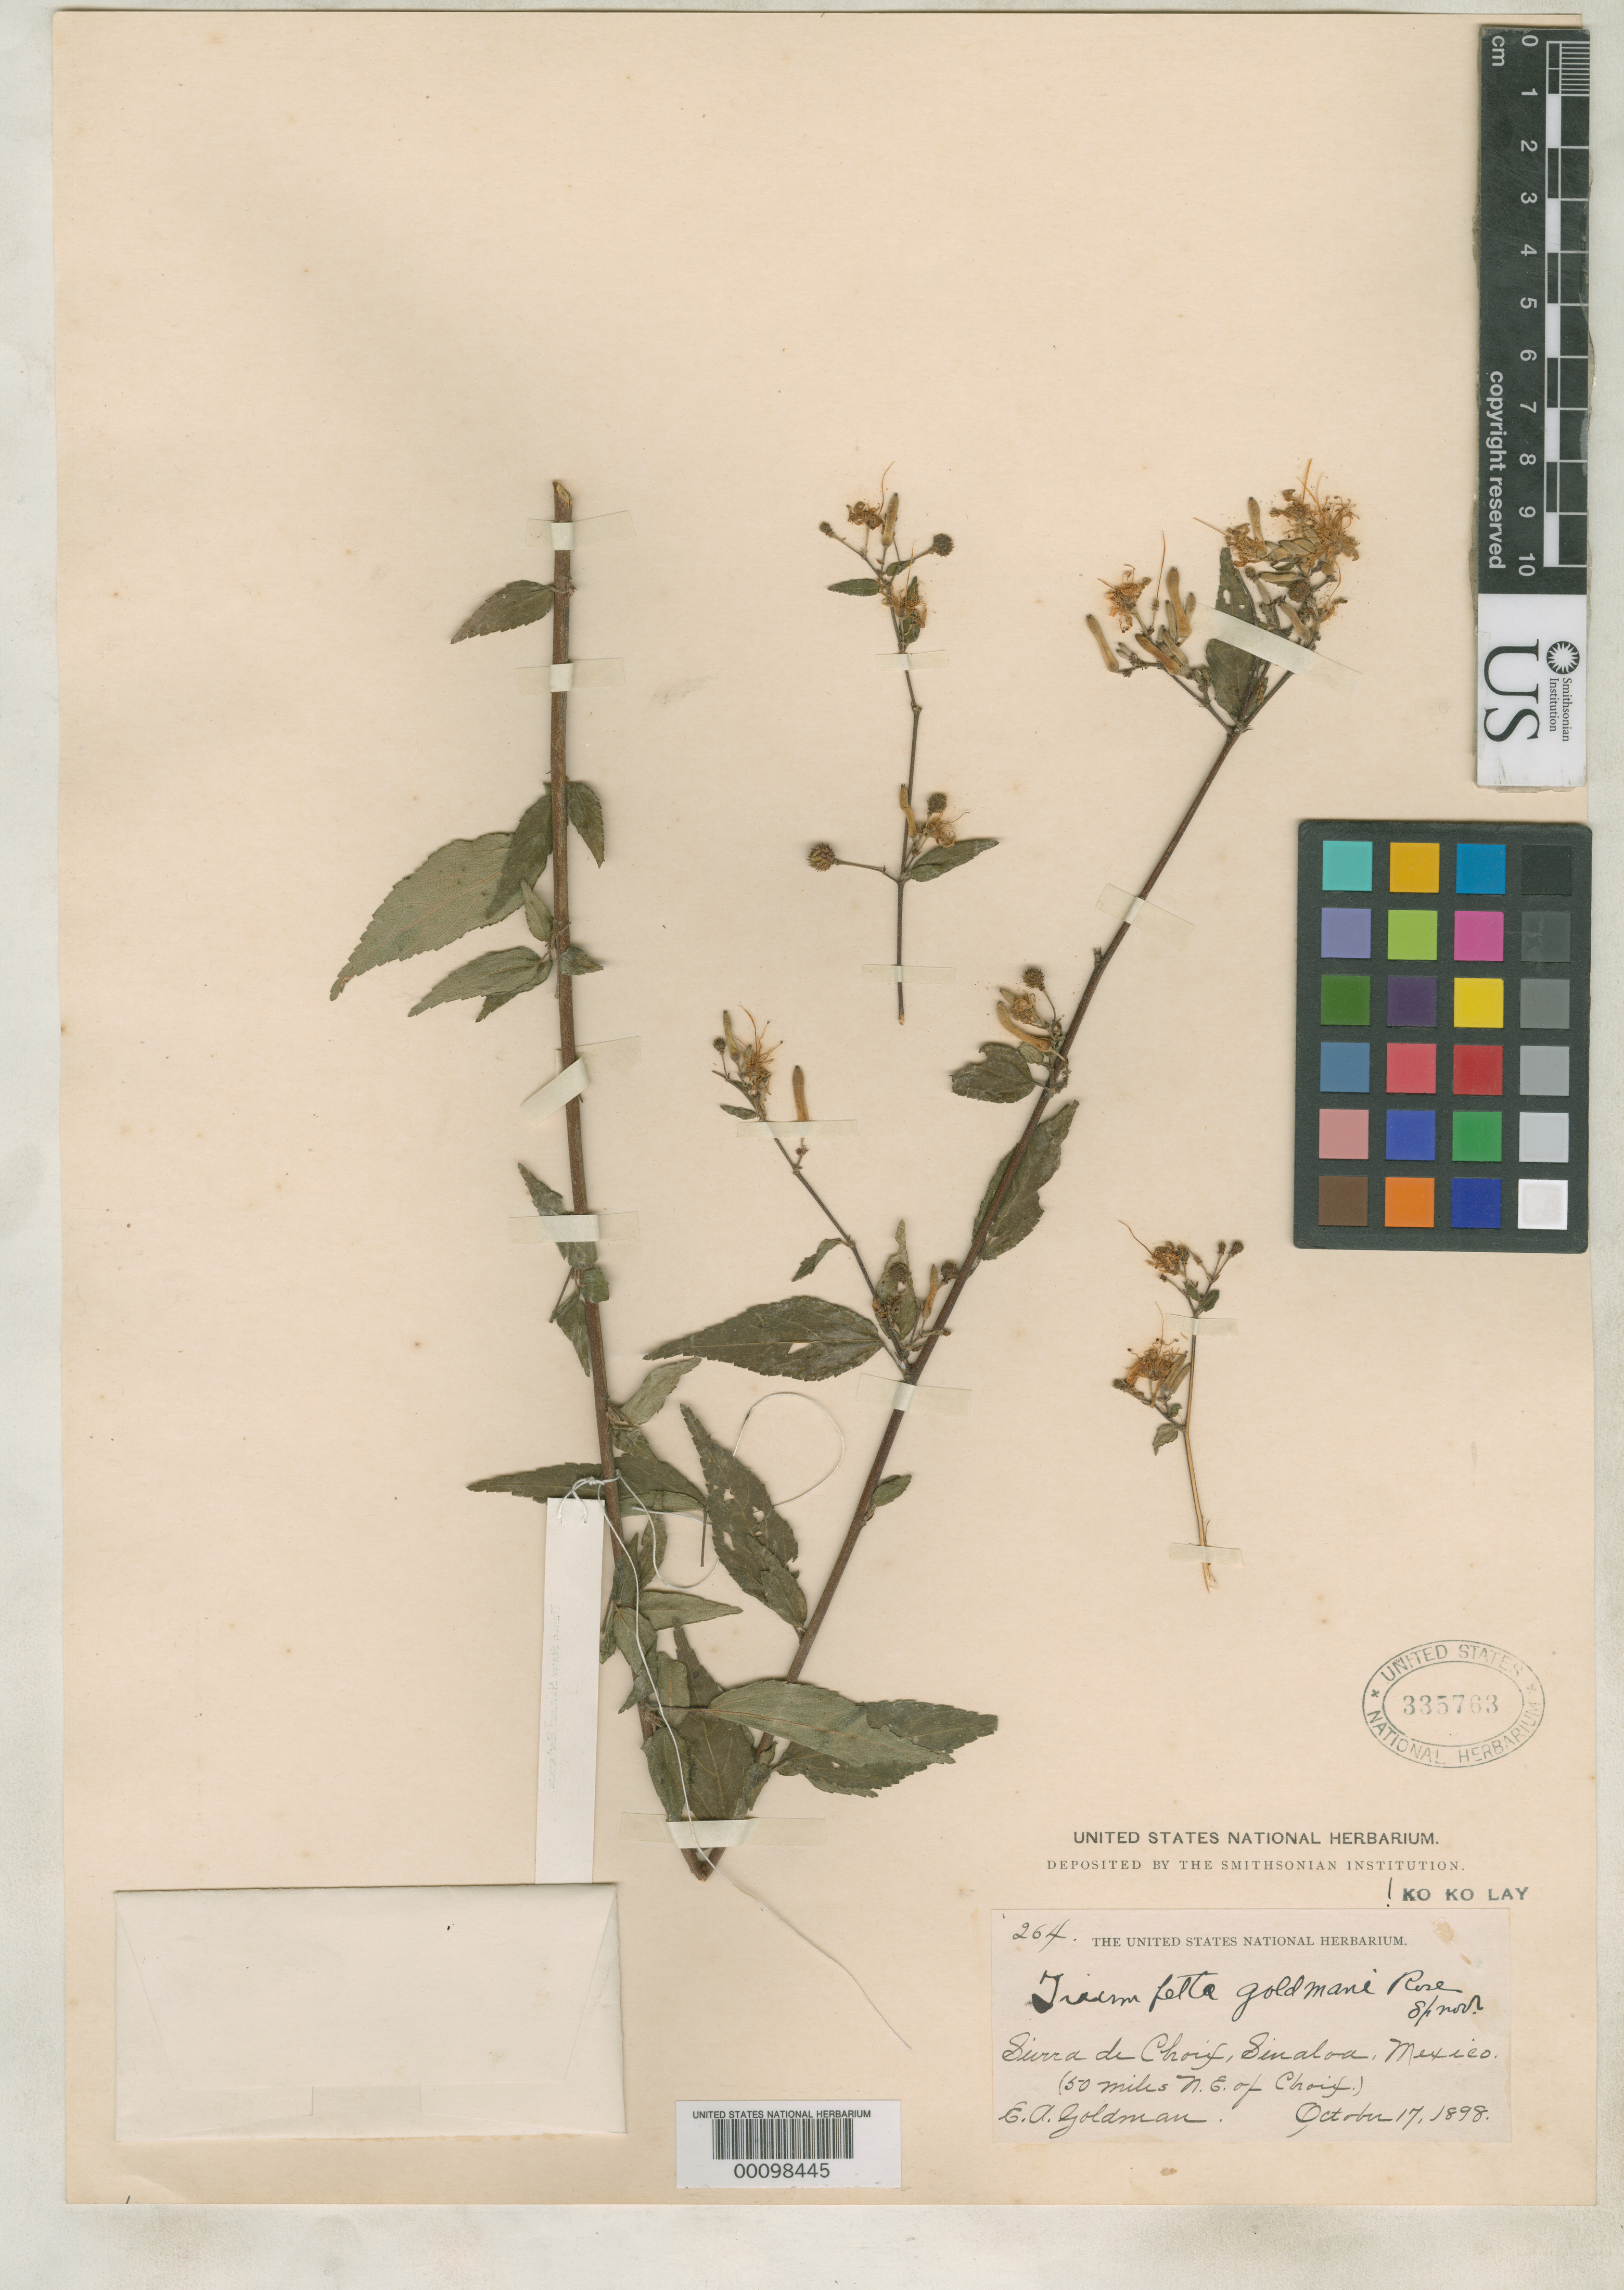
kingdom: Plantae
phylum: Tracheophyta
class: Magnoliopsida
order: Malvales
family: Malvaceae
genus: Triumfetta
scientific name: Triumfetta goldmanii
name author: Rose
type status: Holotype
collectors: E. A. Goldman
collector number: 264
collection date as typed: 17 Oct 1898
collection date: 1898-10-17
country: Mexico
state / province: Sinaloa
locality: Sierra de Choix, 50 miles NE of Choix.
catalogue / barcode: US 335763